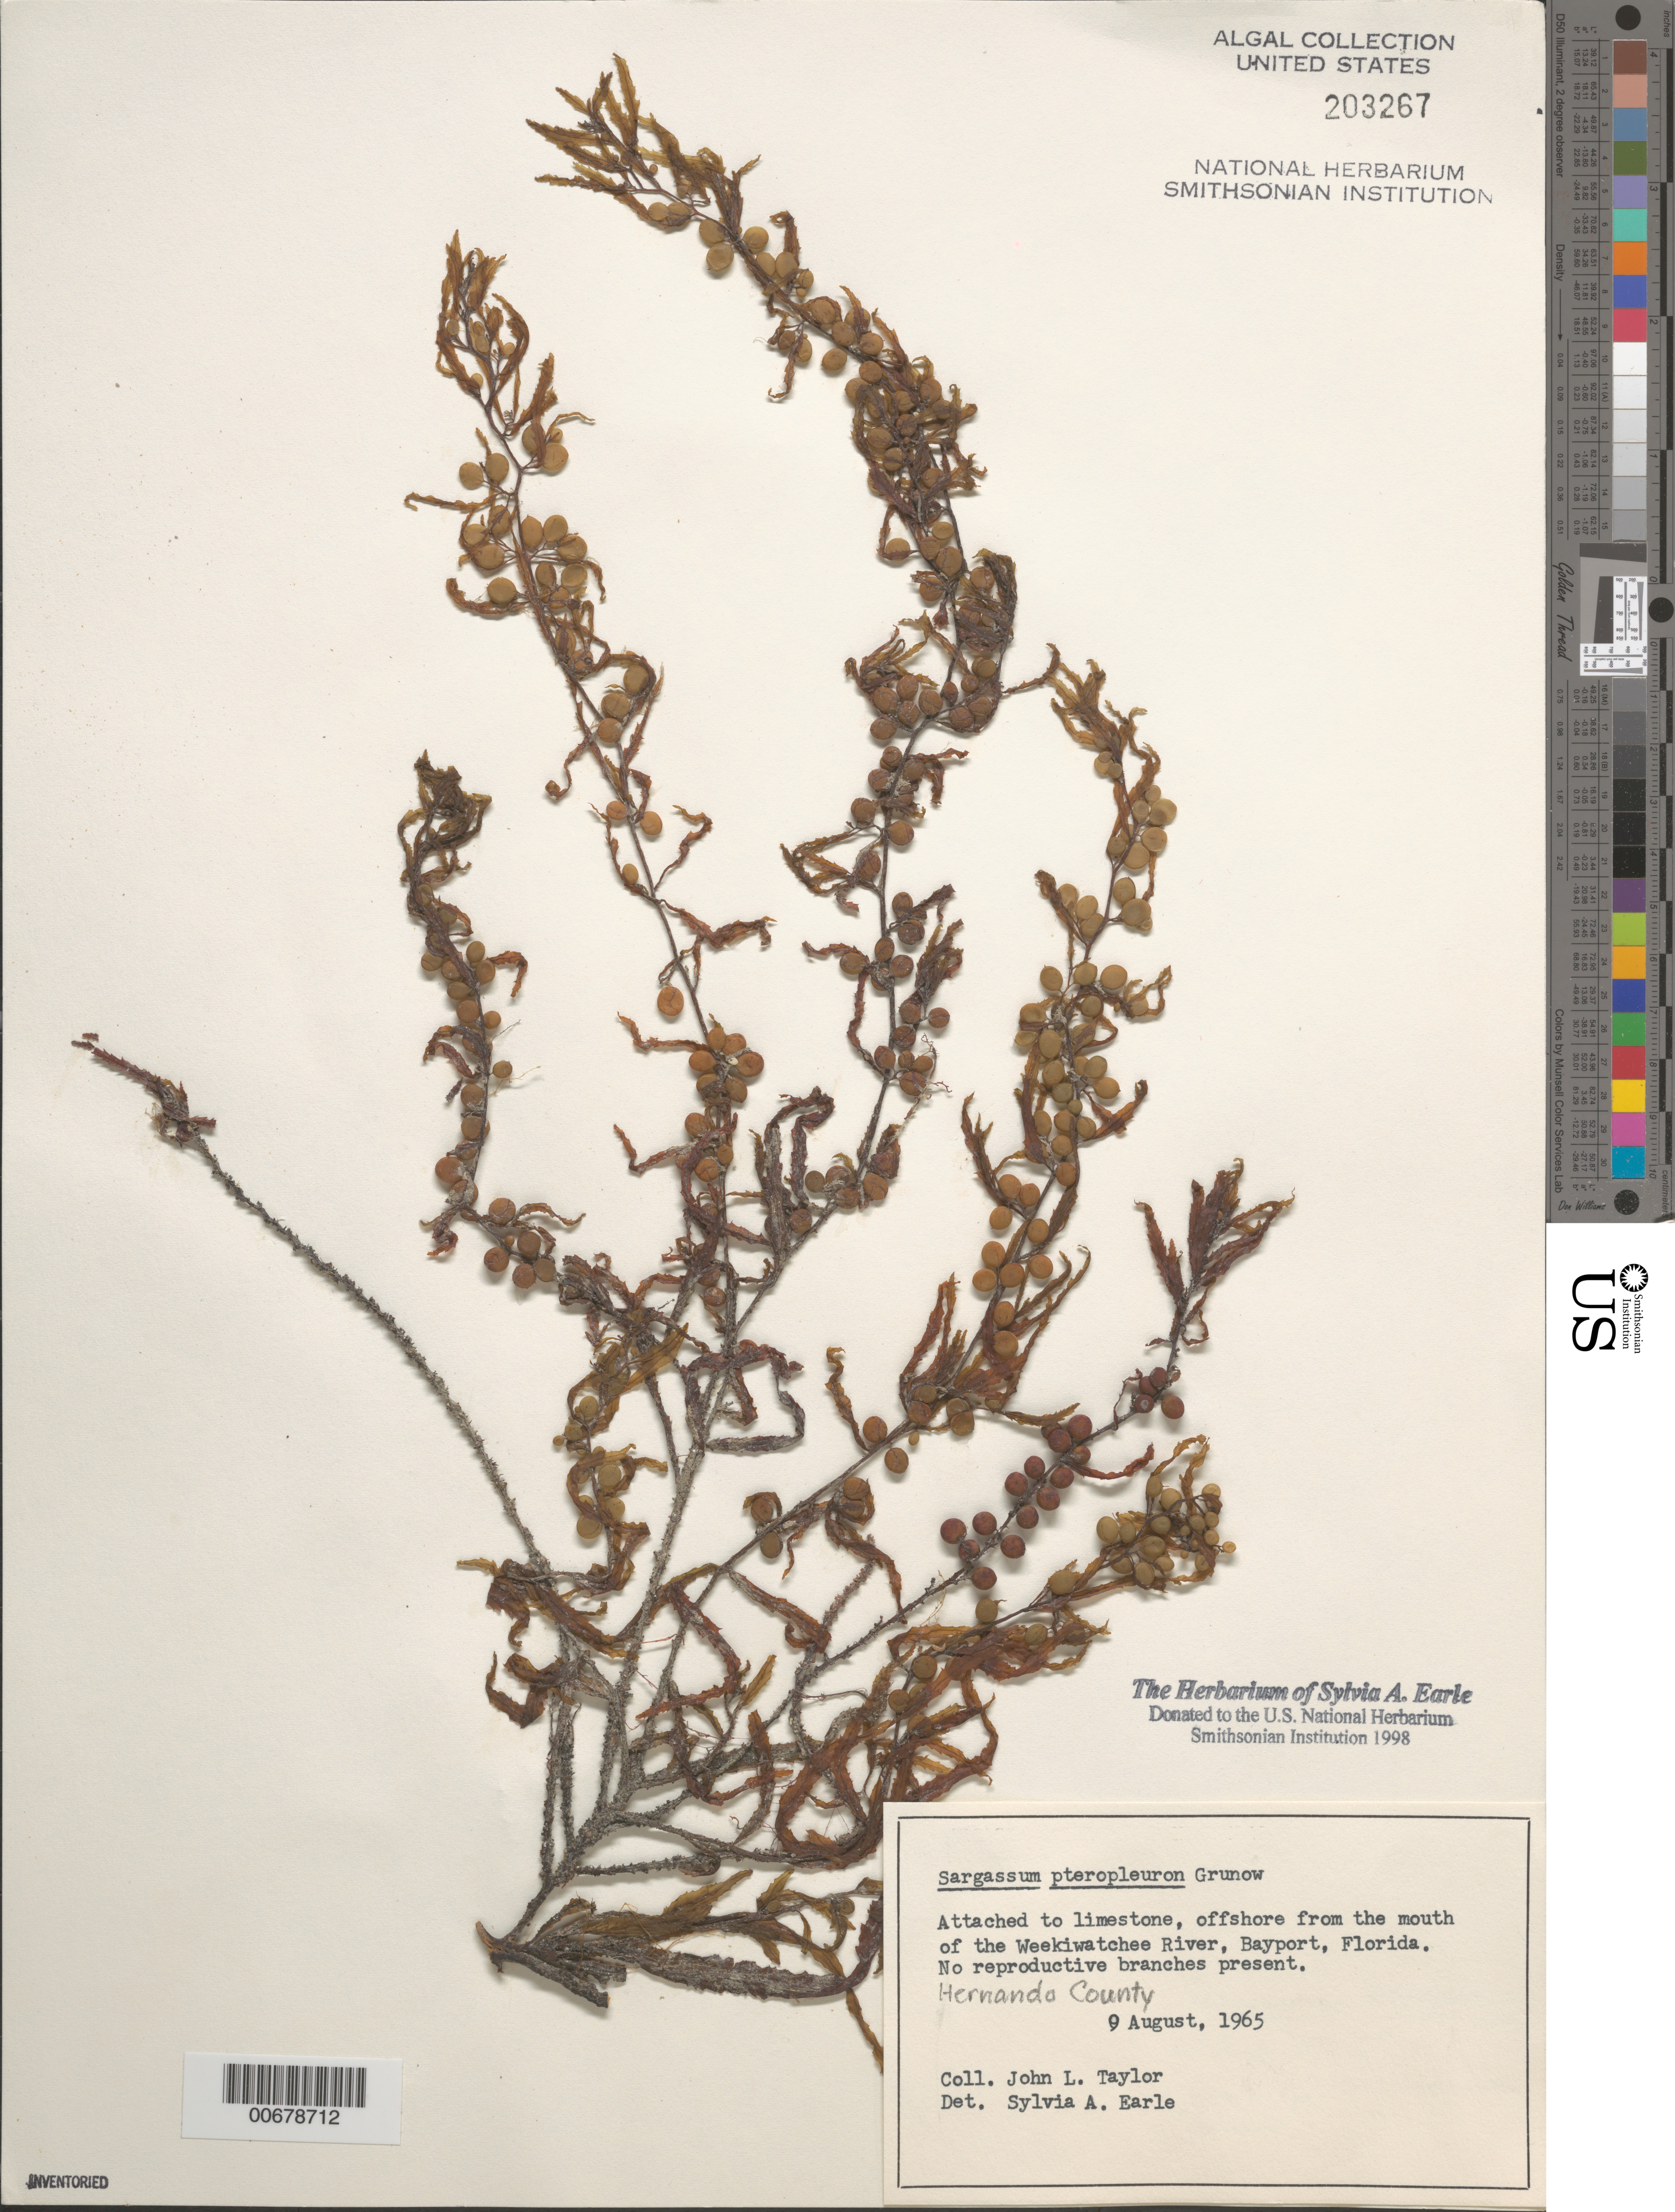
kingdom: Chromista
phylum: Ochrophyta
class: Phaeophyceae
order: Fucales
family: Sargassaceae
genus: Sargassum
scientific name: Sargassum pteropleuron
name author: Grunow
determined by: Earle, S. A.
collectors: J. L. Taylor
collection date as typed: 09 Aug 1965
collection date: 1965-08-09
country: United States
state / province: Florida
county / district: Hernando County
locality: Off Weeki Wachee River mouth, Bayport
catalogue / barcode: US 203267